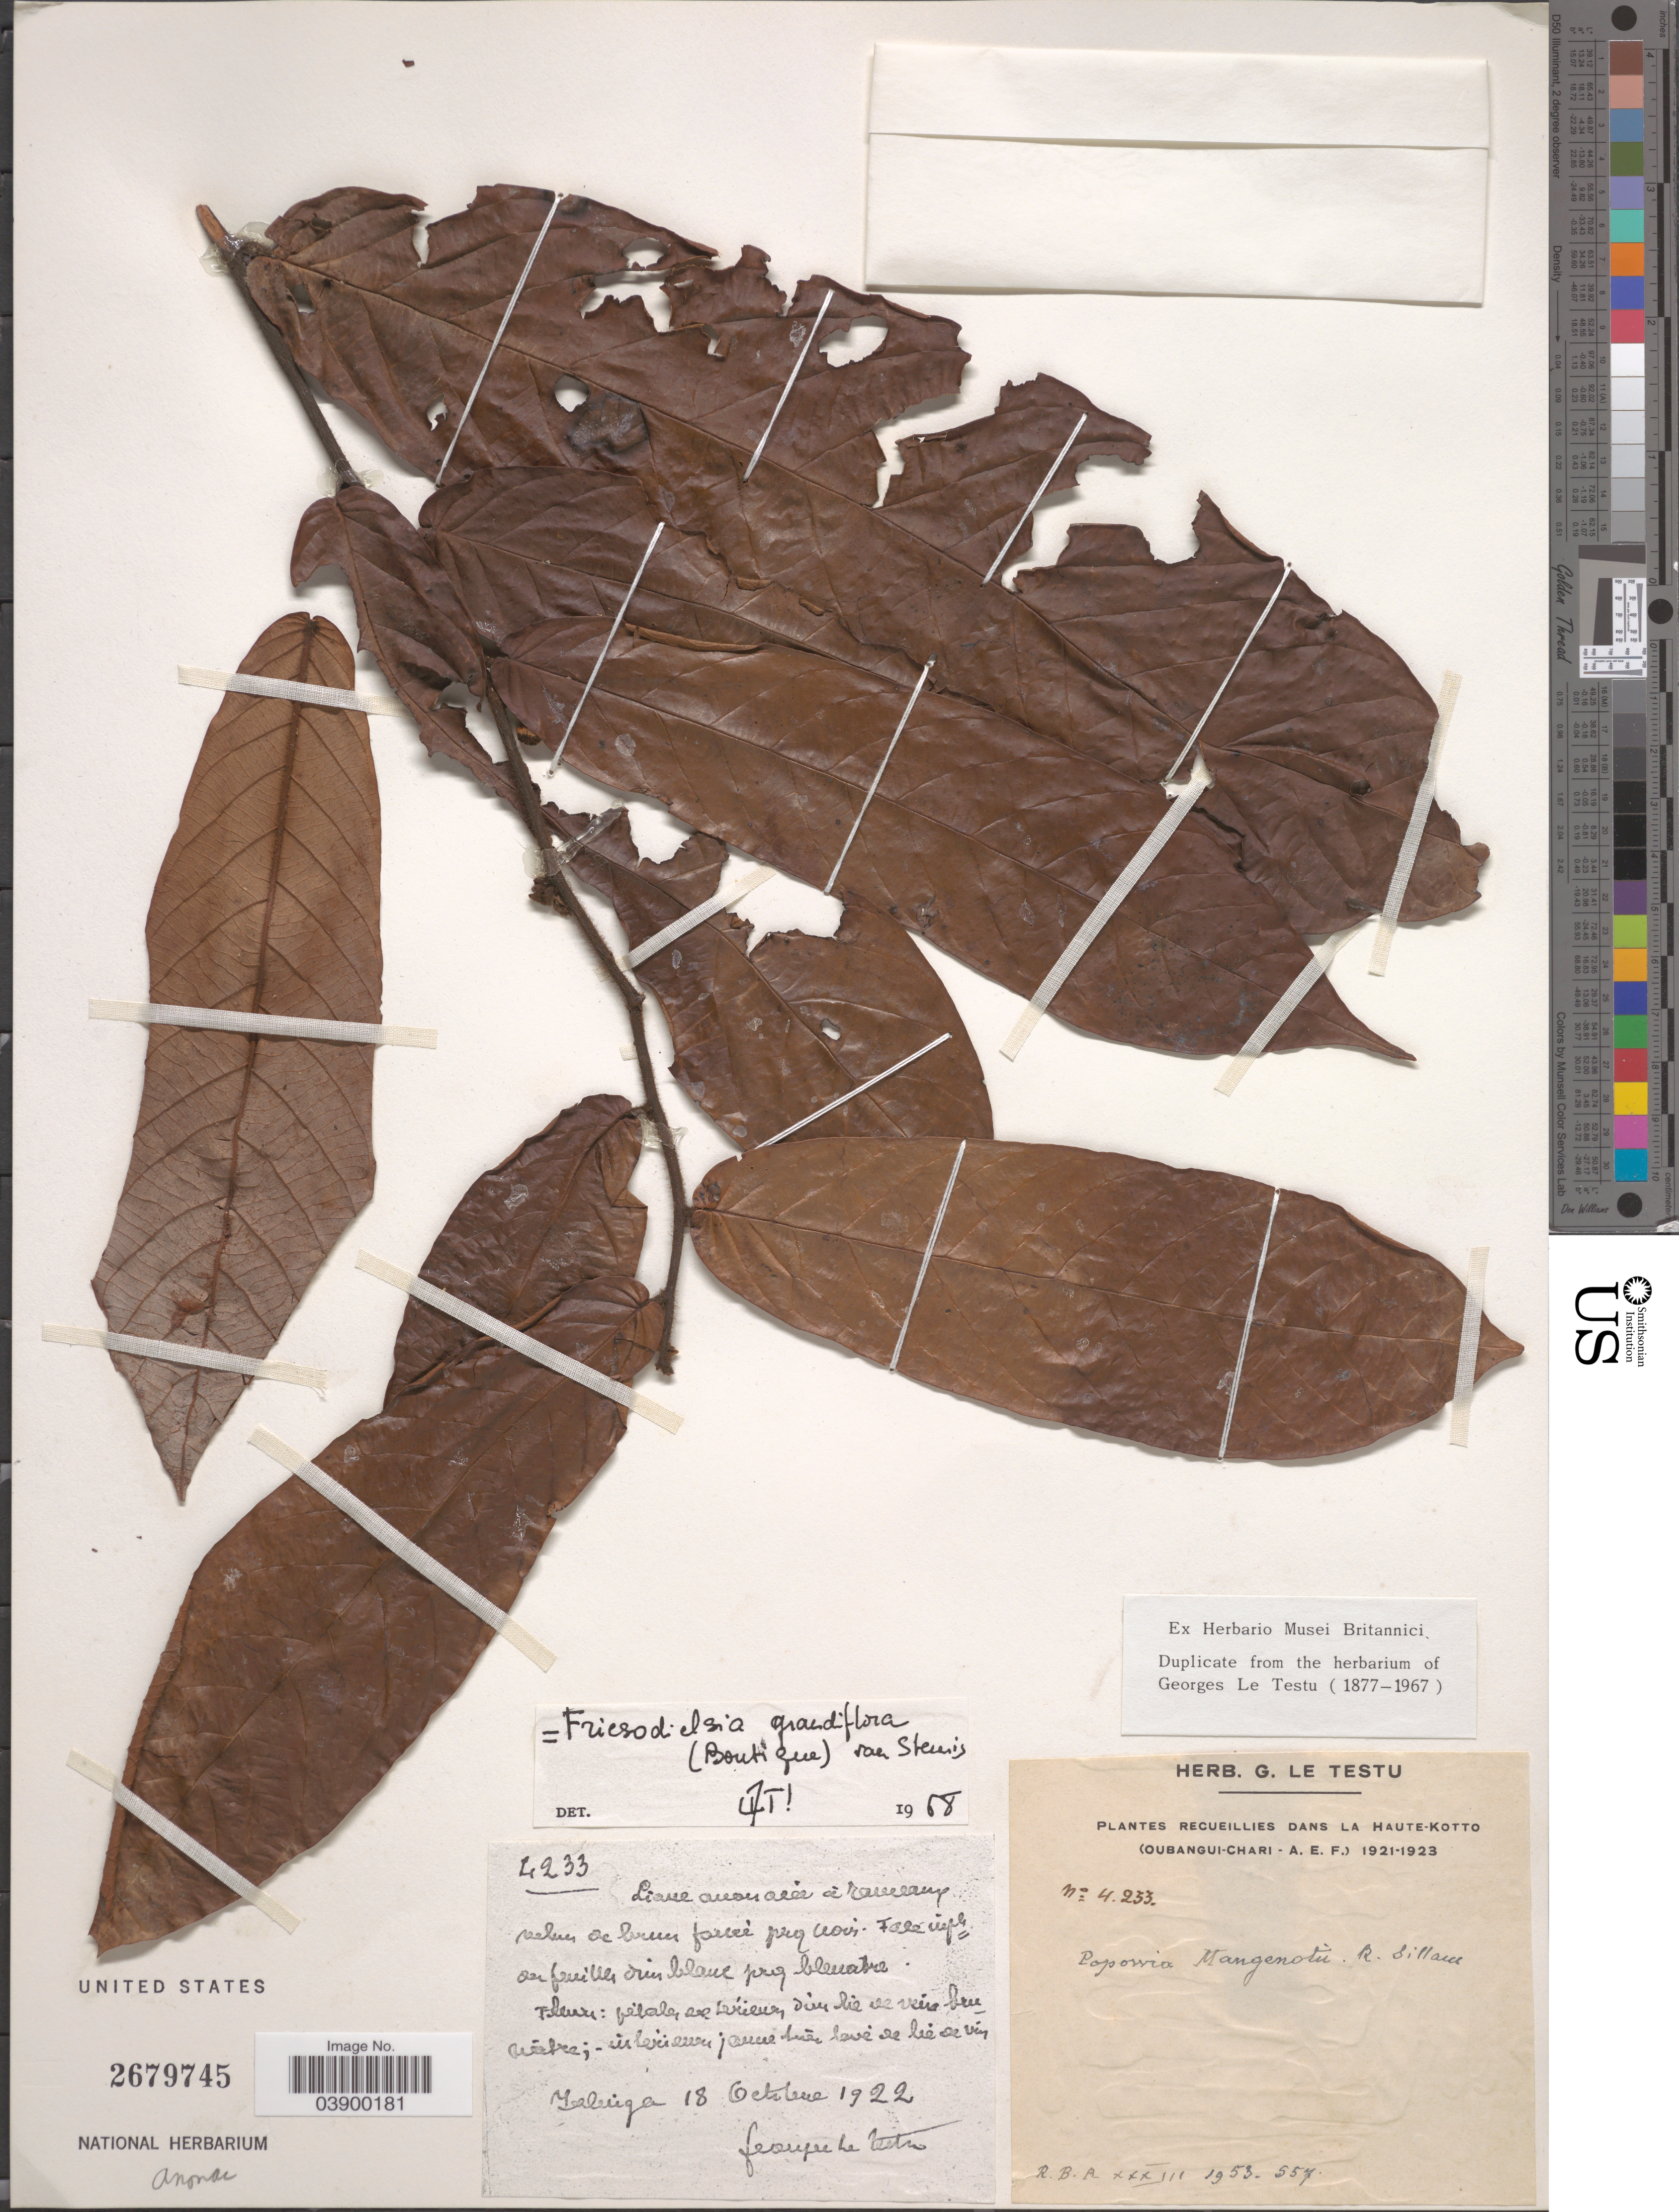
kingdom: Plantae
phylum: Tracheophyta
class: Magnoliopsida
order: Magnoliales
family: Annonaceae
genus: Friesodielsia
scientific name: Friesodielsia grandiflora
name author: (Boutique) Steenis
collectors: G. Le Testu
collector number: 4233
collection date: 1922-10-18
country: Central African Republic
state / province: Haute-Kotto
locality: Yalinga. (Oubangui-Chari - A. E. F.).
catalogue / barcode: US 2679745